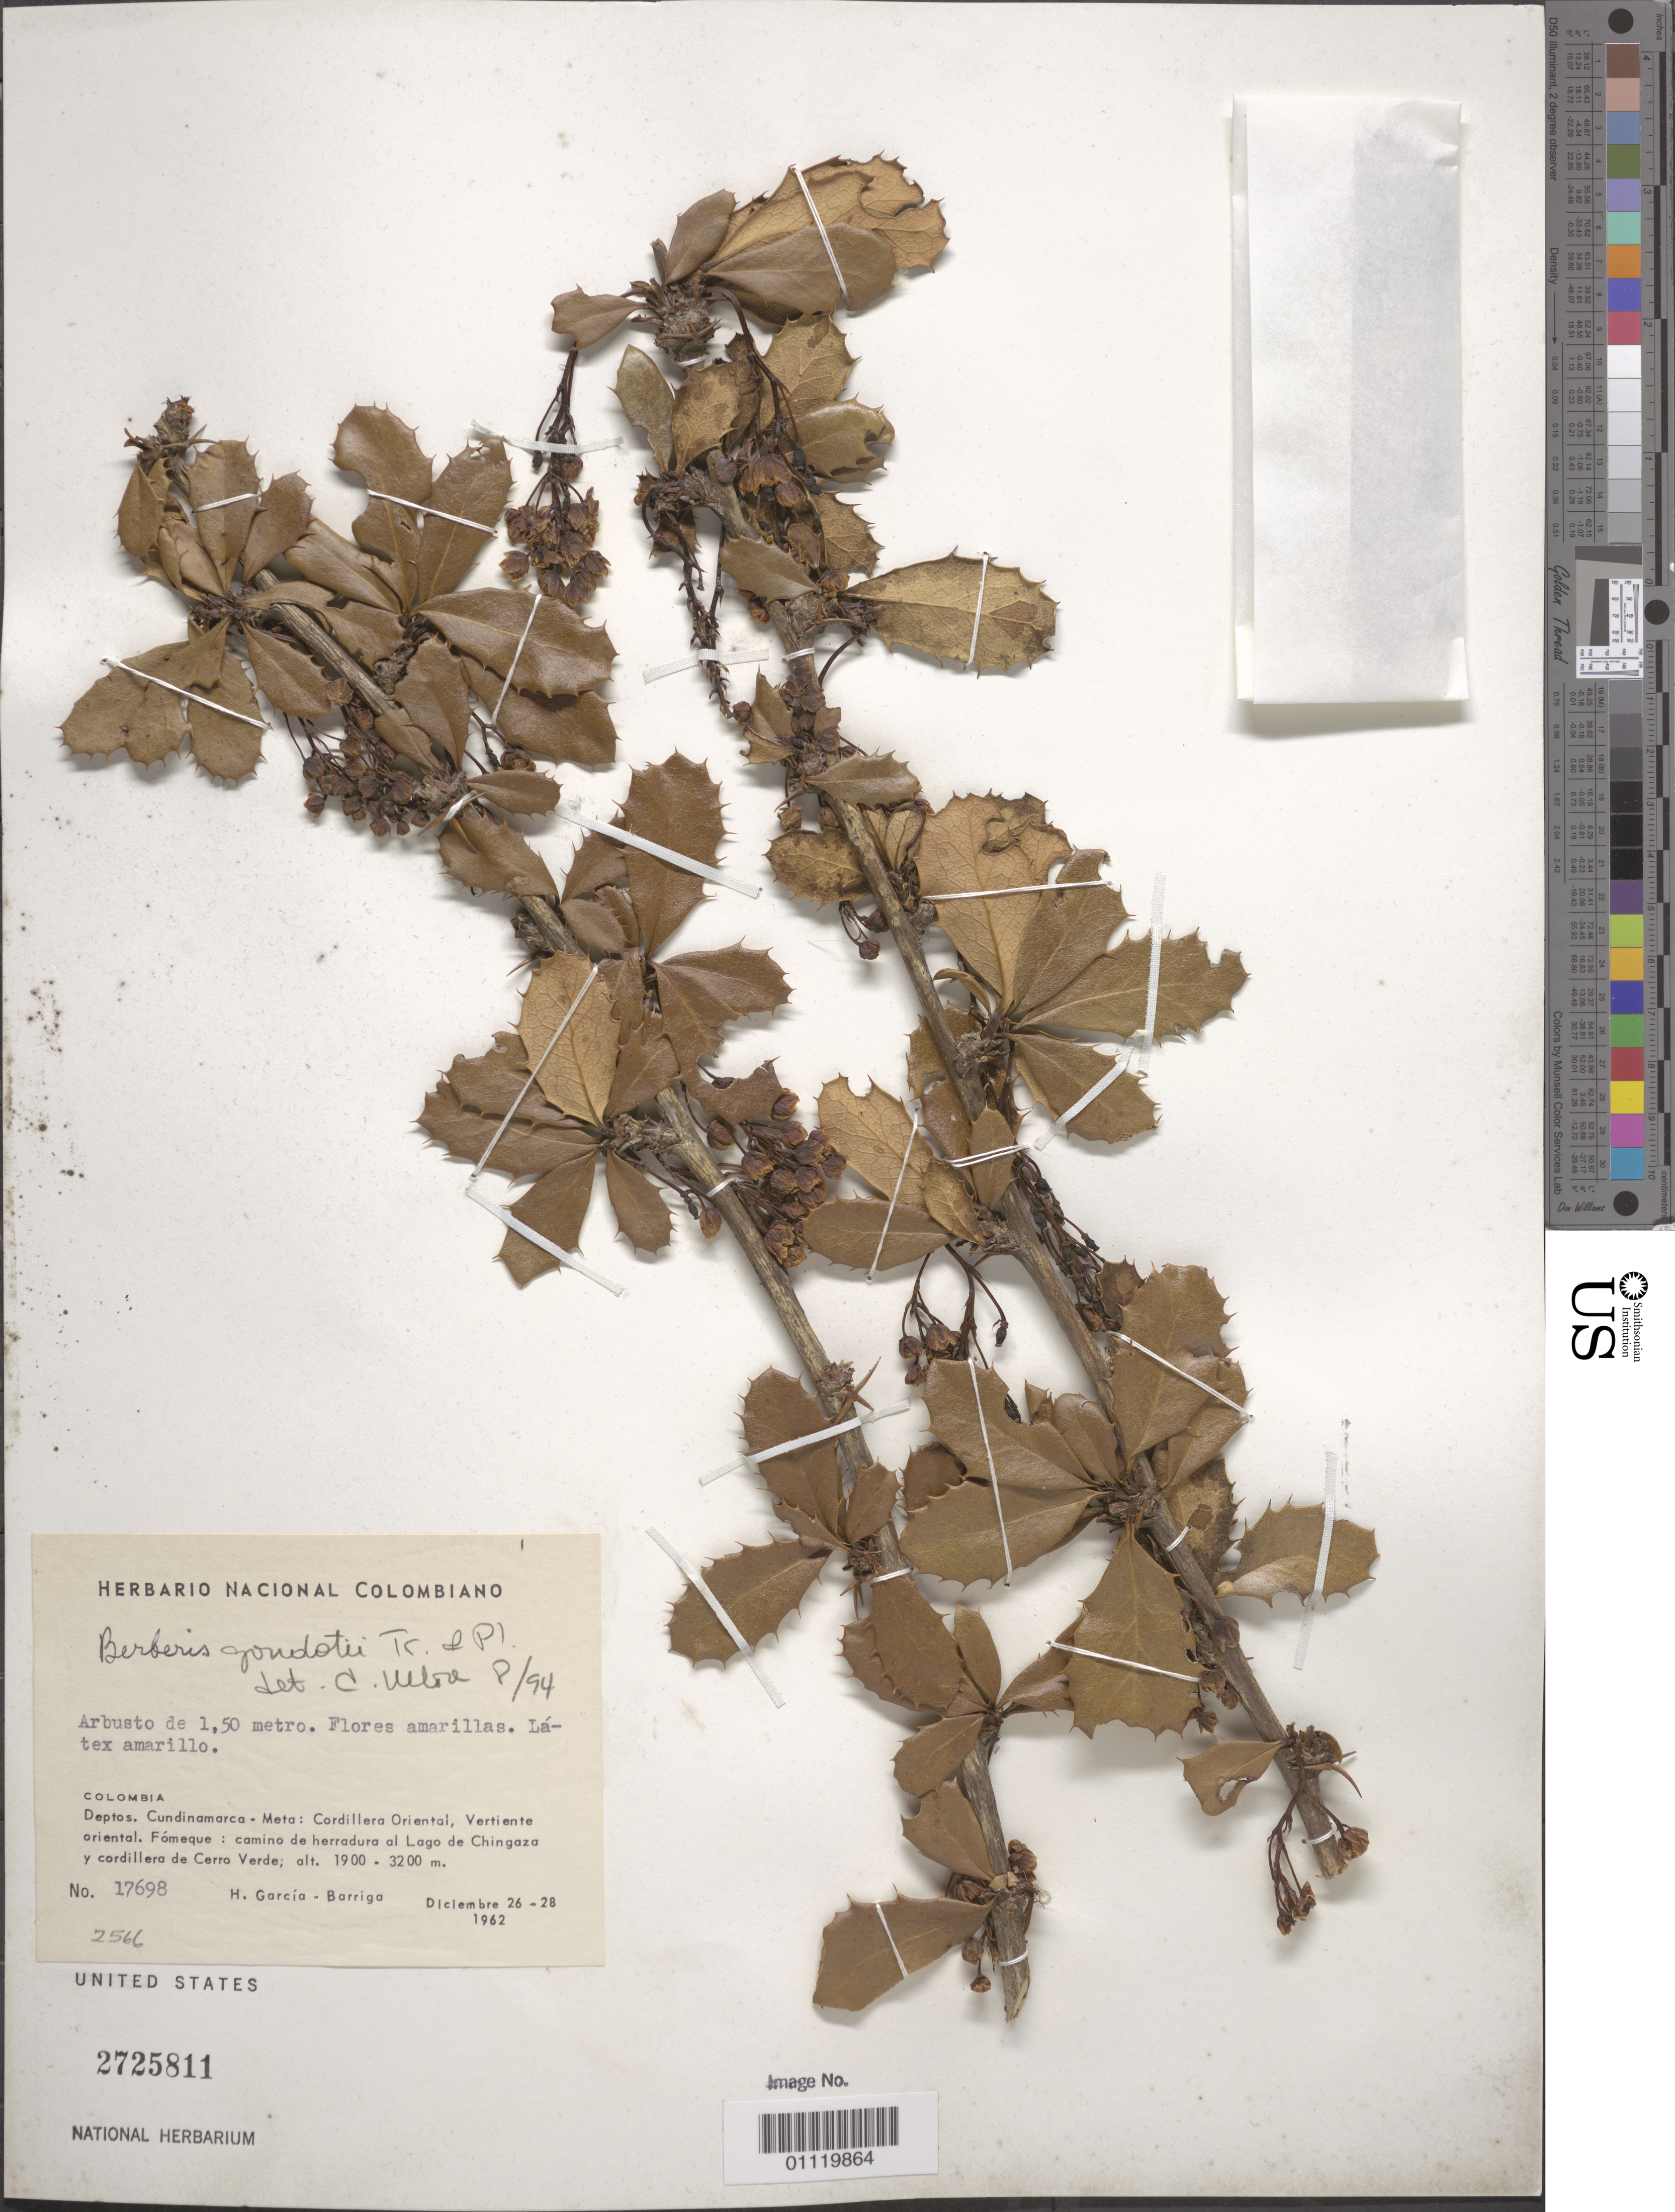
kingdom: Plantae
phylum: Tracheophyta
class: Magnoliopsida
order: Ranunculales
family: Berberidaceae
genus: Berberis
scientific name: Berberis goudotii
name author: Triana & Planch. ex Wedd.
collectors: H. García Barriga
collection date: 1962-12-26/1962-12-28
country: Colombia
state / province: Cundinamarca / Meta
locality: Cordillera Oriental, eastern slope. Fomeque: Bridle path to Chingaza lake and mountain range of Cerro Verde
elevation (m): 1900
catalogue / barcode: US 2725811